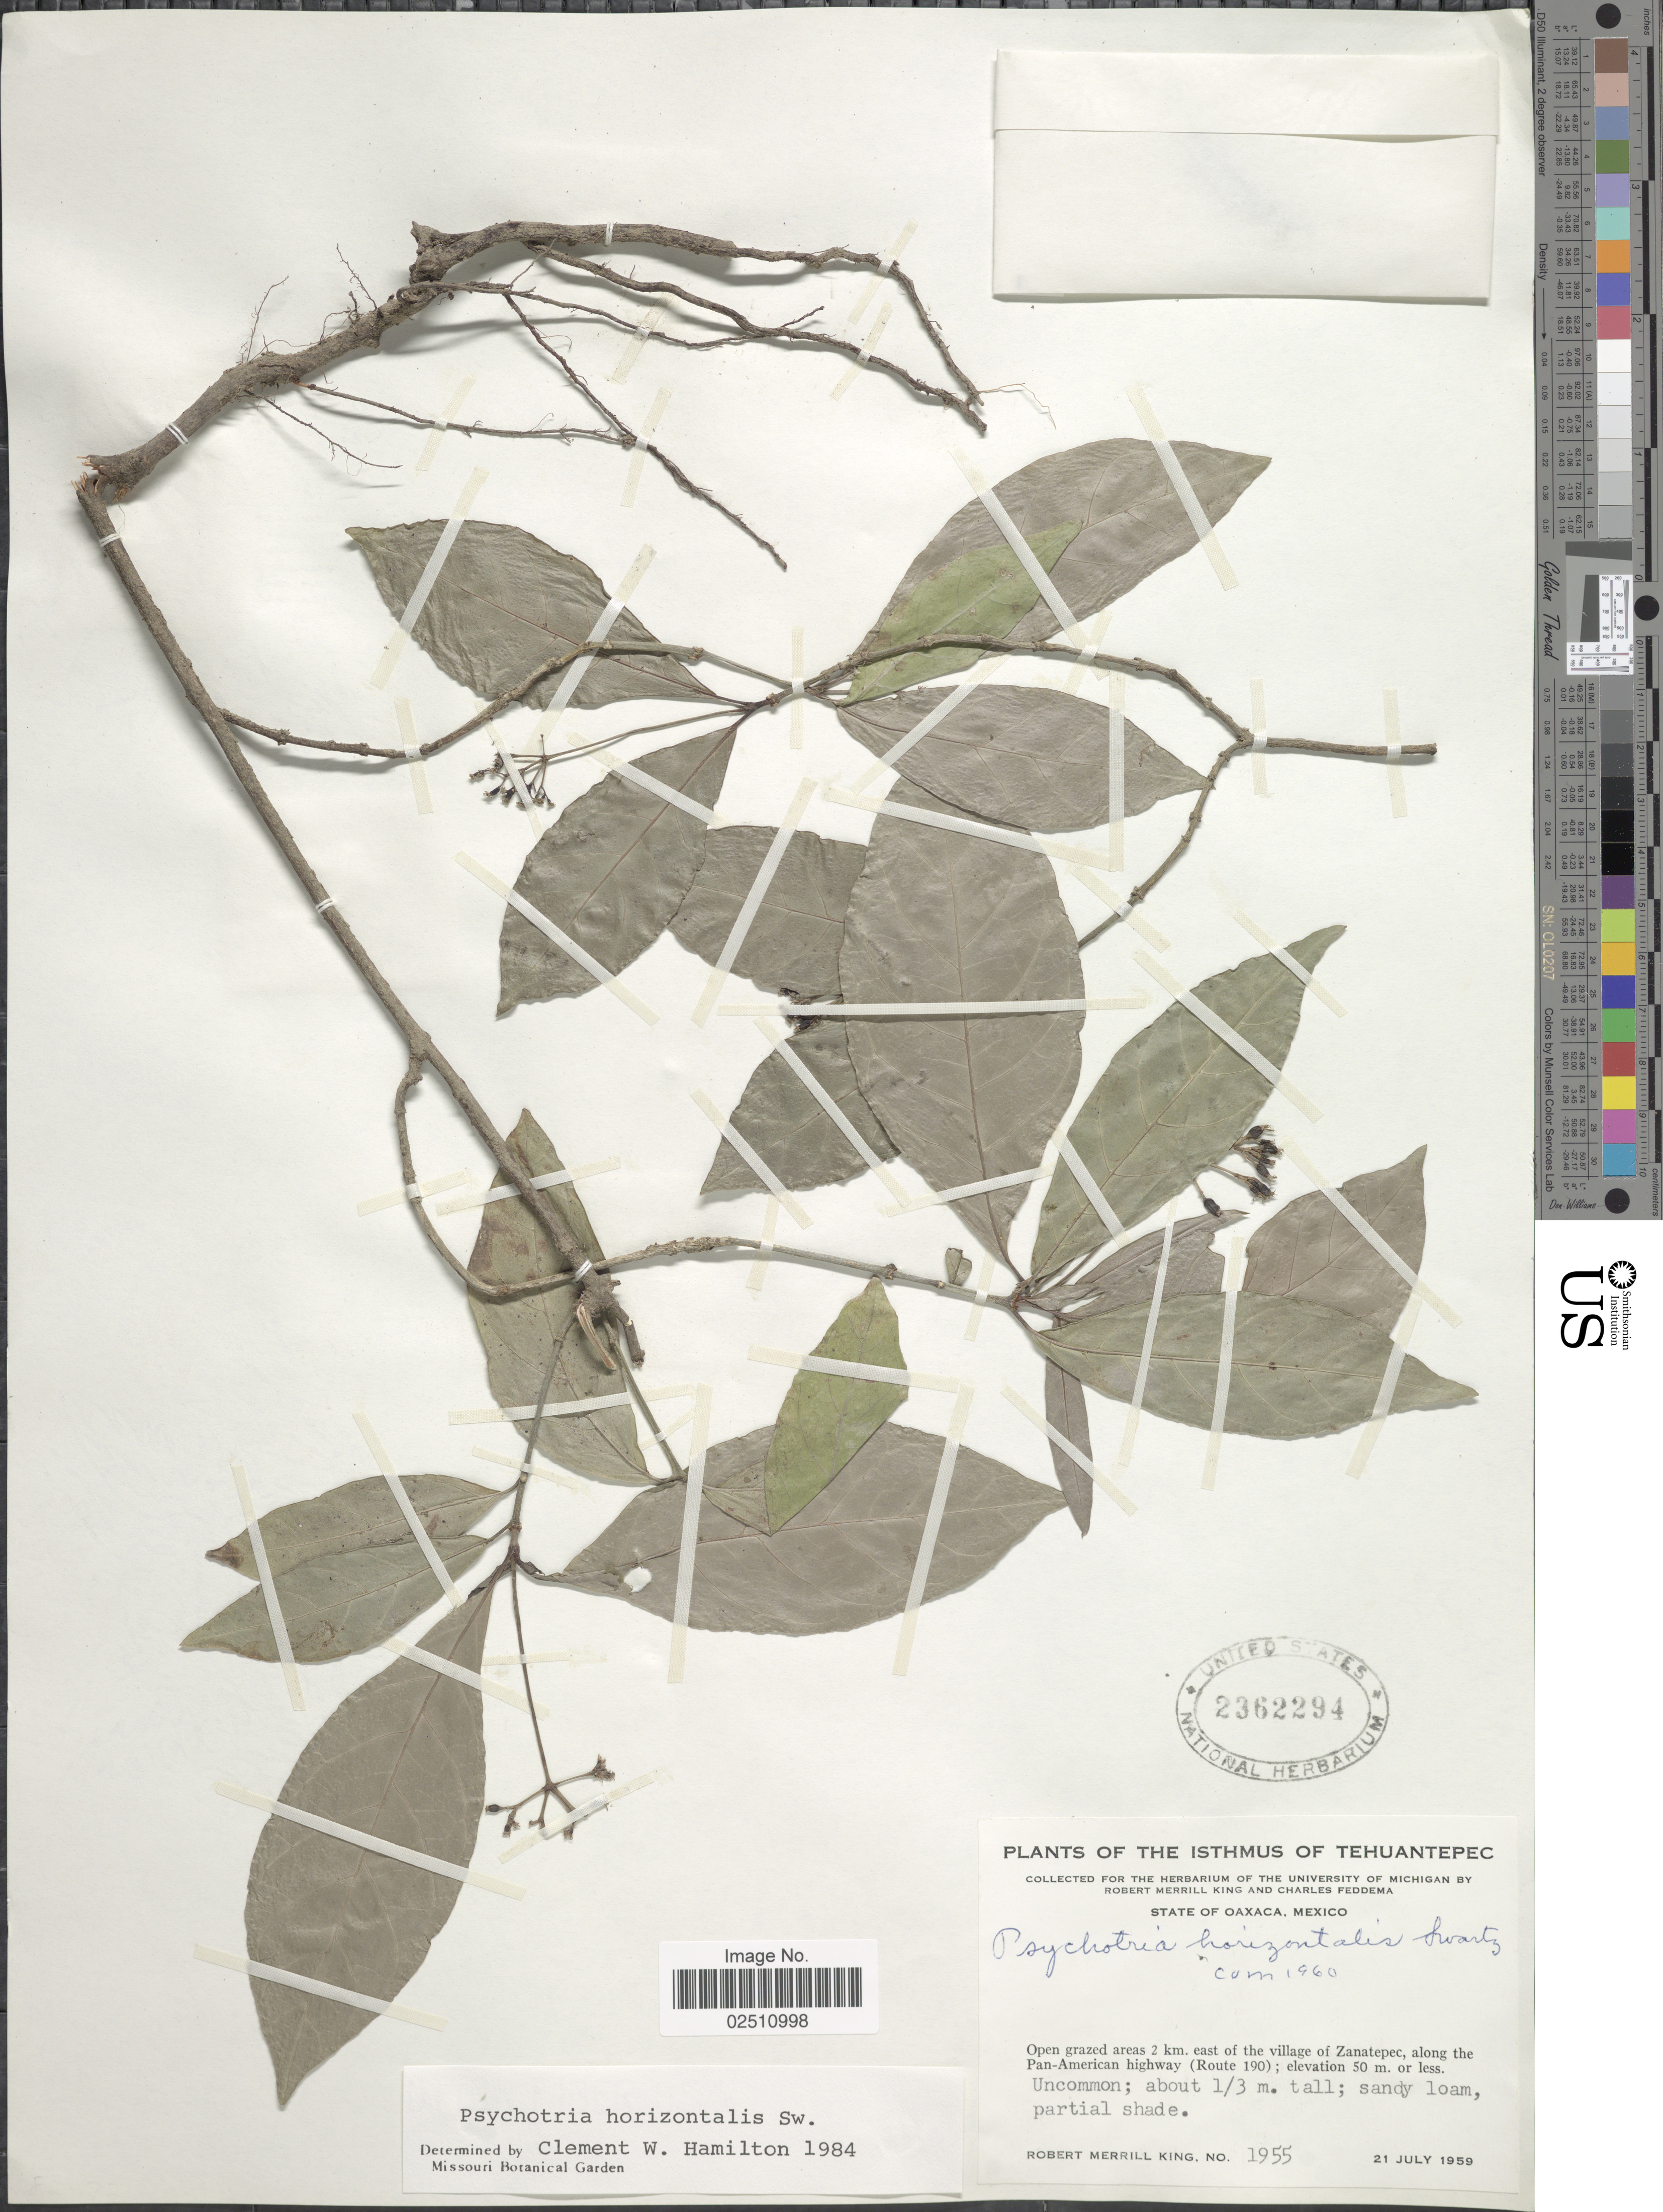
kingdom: Plantae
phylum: Tracheophyta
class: Magnoliopsida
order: Gentianales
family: Rubiaceae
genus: Psychotria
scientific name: Psychotria horizontalis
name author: Sw.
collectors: R. M. King & C. Feddema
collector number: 1955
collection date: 1959-07-21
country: Mexico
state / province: Oaxaca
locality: Isthmus of Tehuentepec, open grazed areas 2 km. east of the village of Zanatepec, along Pan-American highway (Route 190)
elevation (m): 50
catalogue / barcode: US 2362294